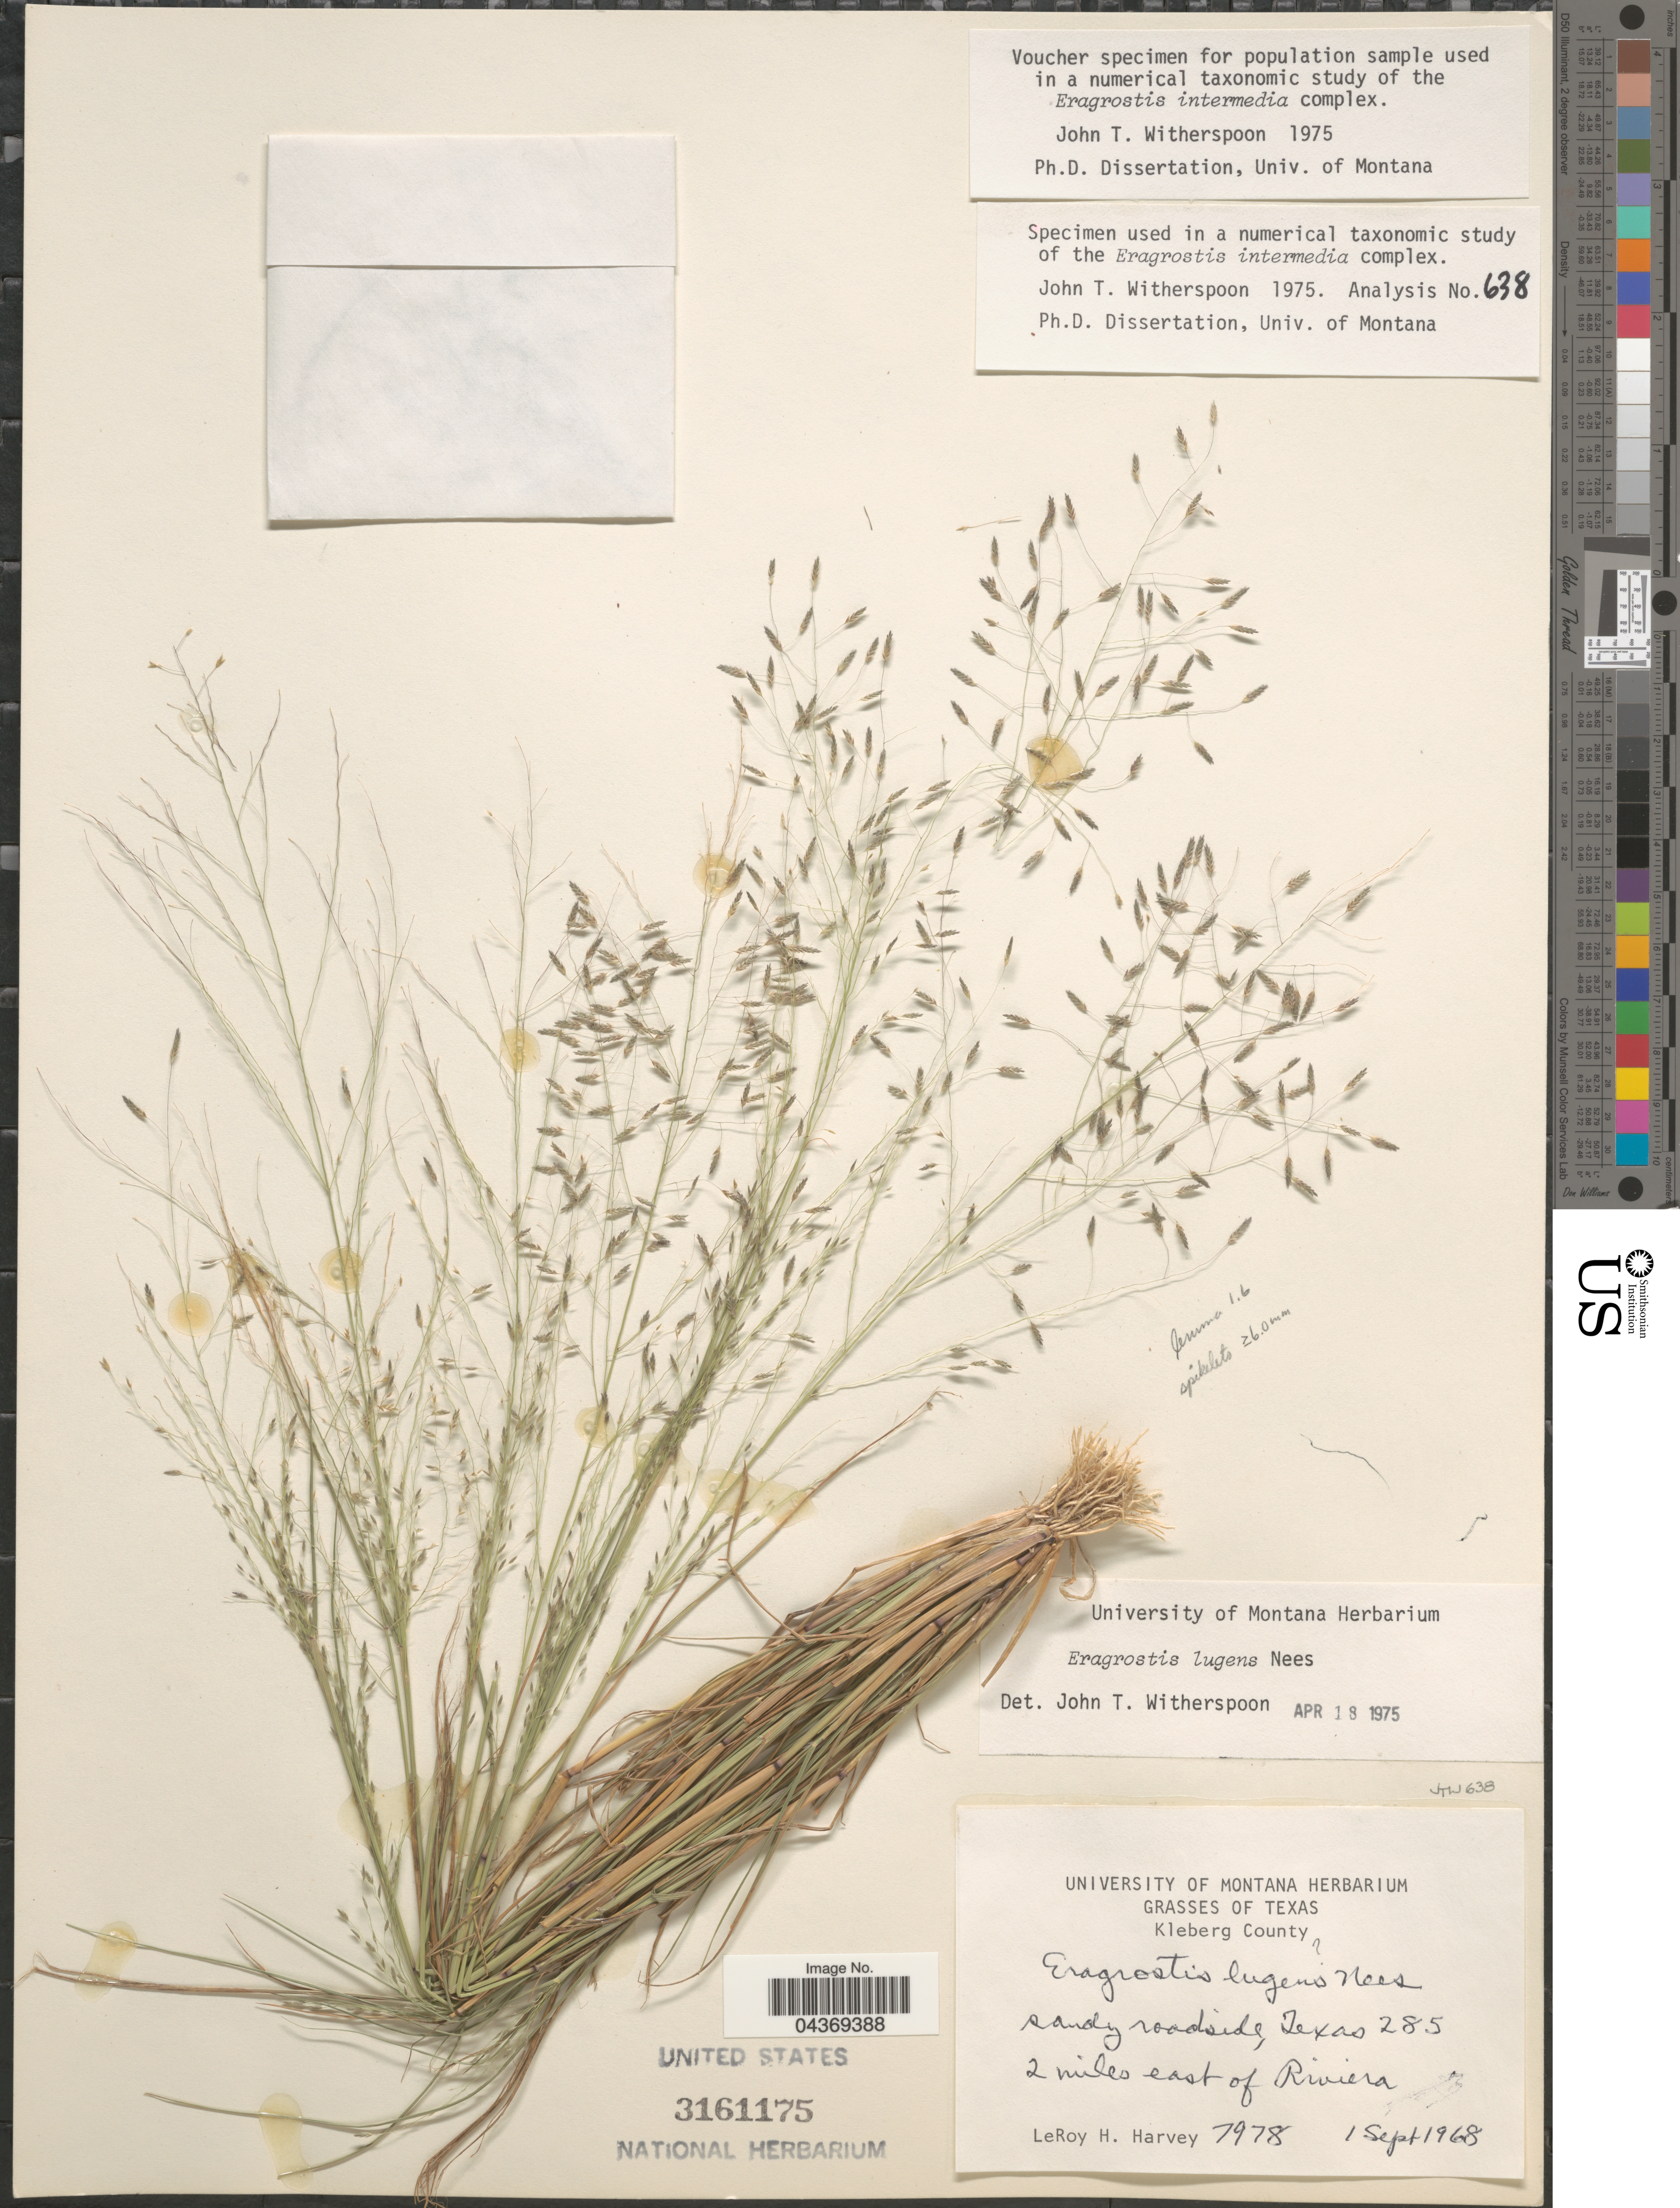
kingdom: Plantae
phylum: Tracheophyta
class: Liliopsida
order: Poales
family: Poaceae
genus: Eragrostis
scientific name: Eragrostis lugens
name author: Nees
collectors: L. H. Harvey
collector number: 7978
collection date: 1968-09-01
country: United States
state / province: Texas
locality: Kleberg County. Sandy roadside, Texas 285. 2 miles east of Riviera.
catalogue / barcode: US 3161175